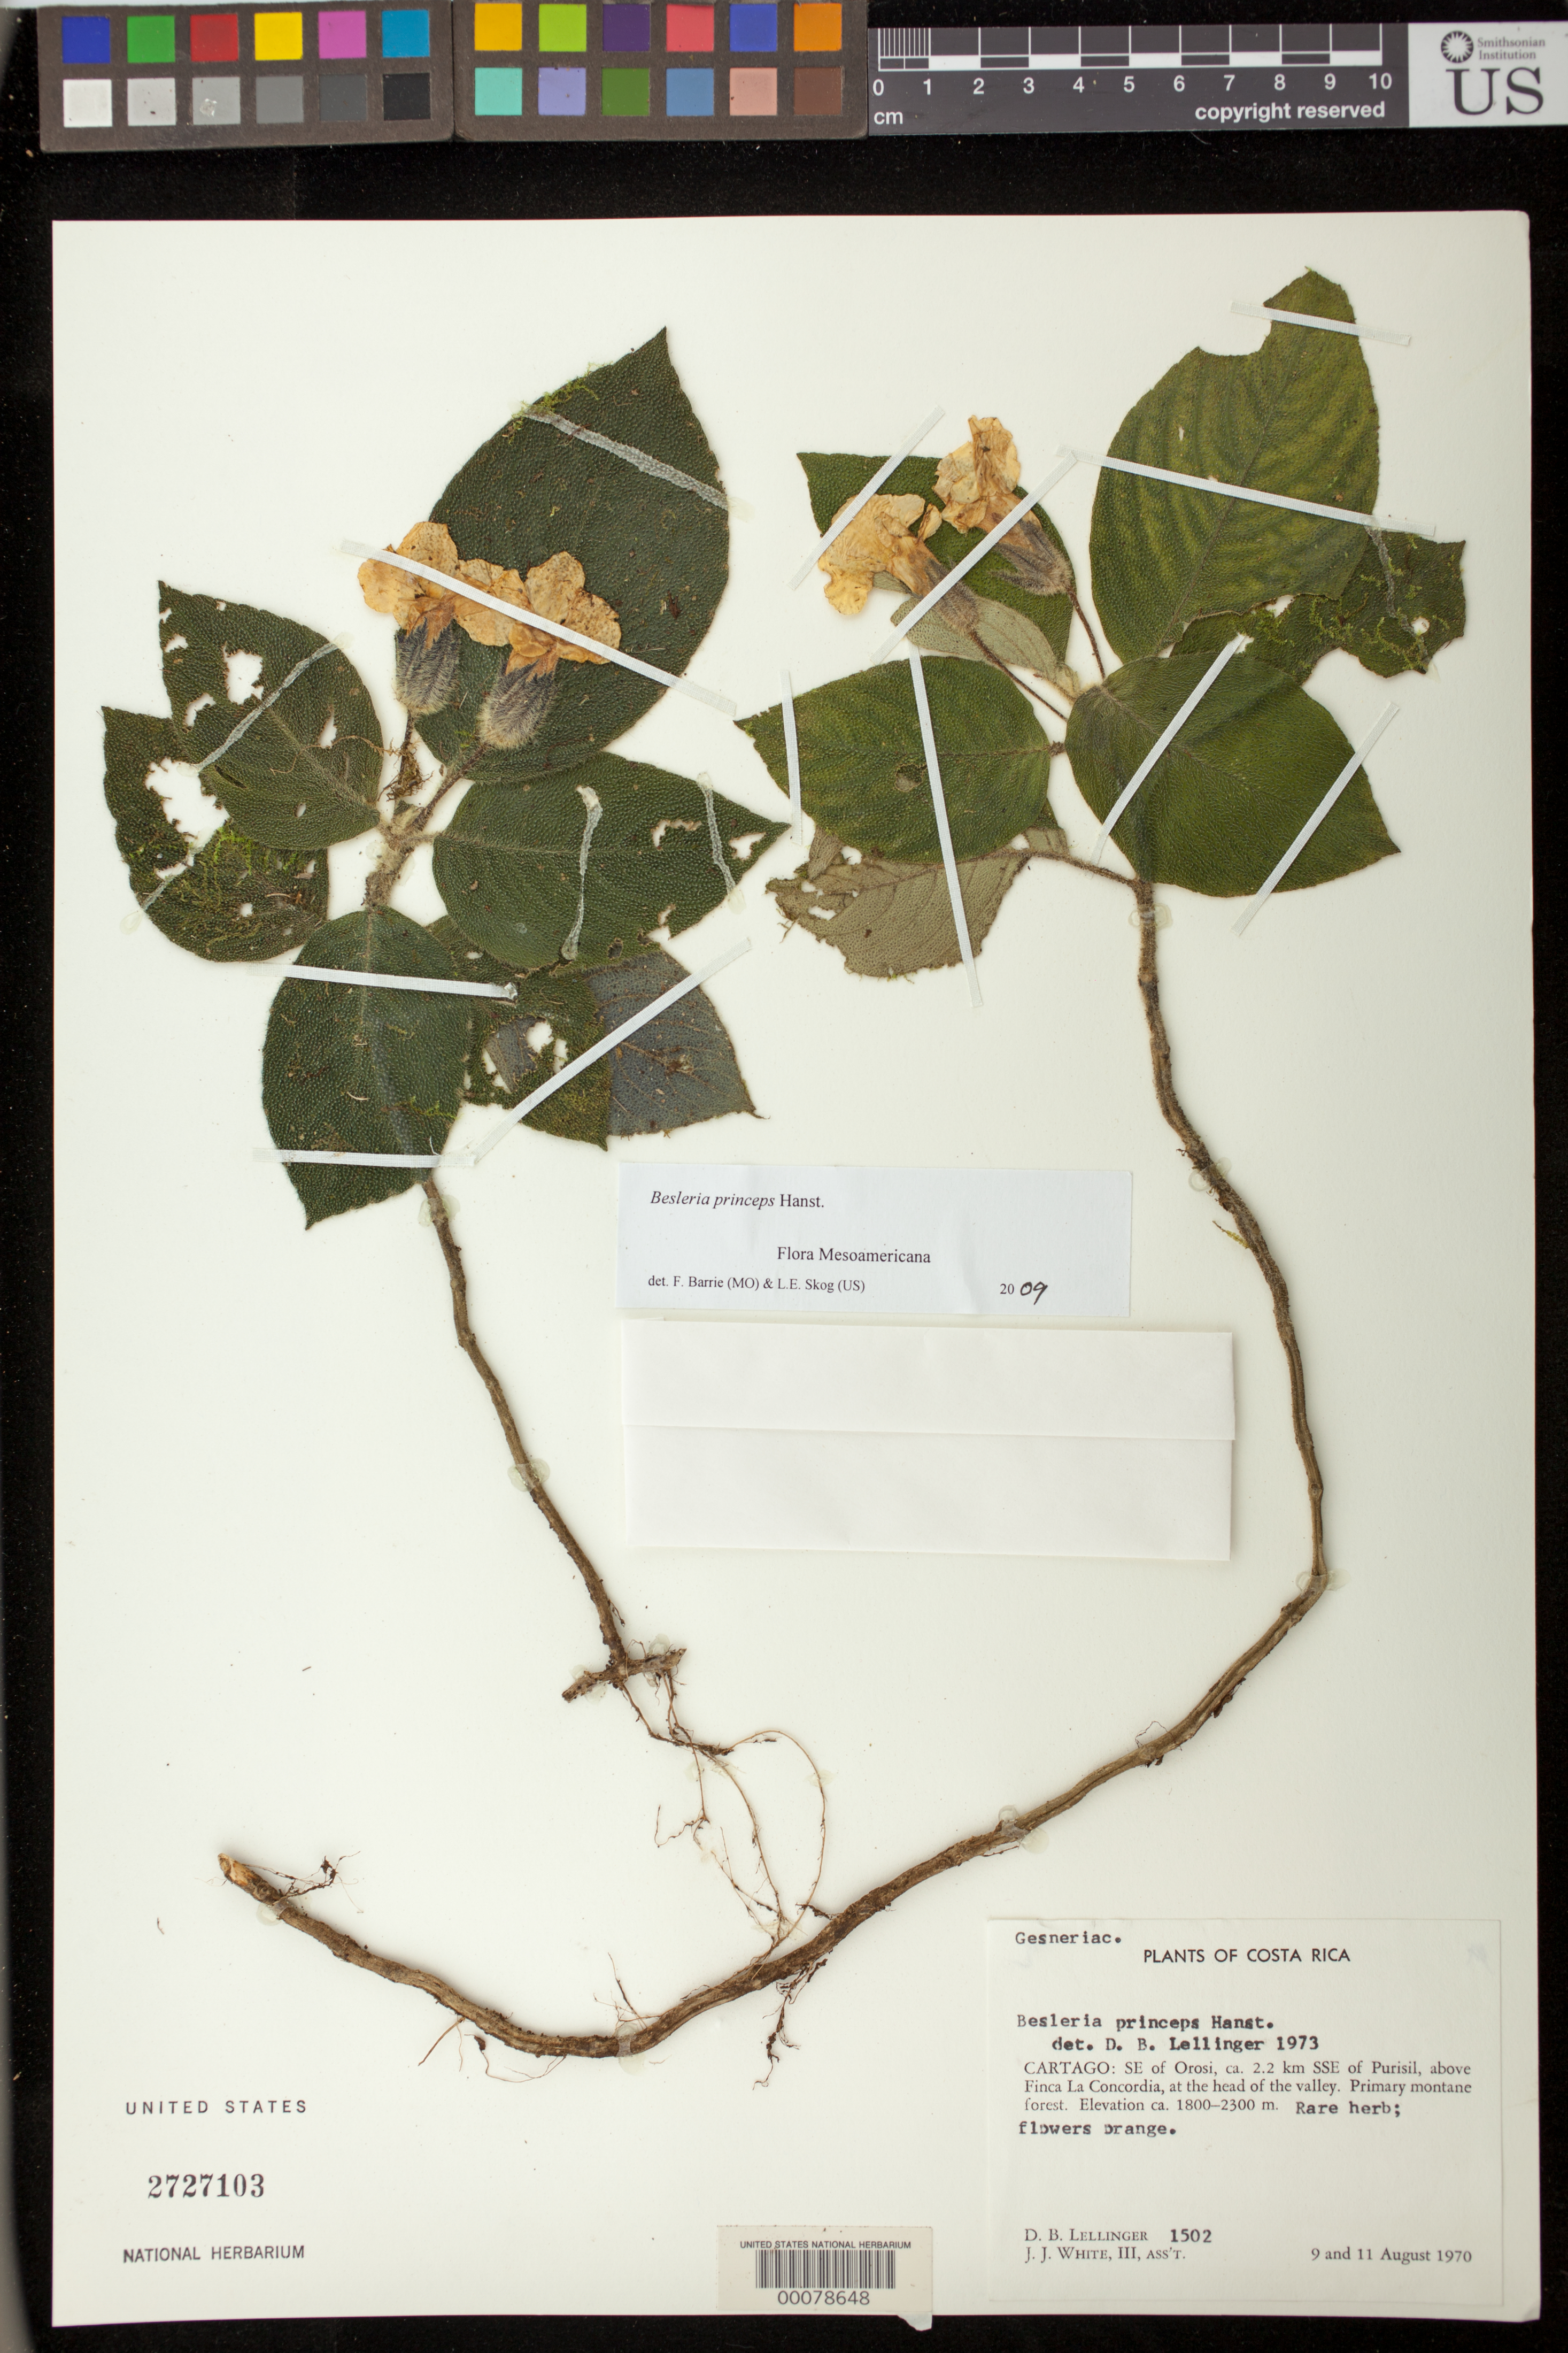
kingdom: Plantae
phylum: Tracheophyta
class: Magnoliopsida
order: Lamiales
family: Gesneriaceae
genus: Besleria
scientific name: Besleria princeps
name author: Hanst.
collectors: D. B. Lellinger & J. J. White III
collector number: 1502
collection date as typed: Aug 1970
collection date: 1970-08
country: Costa Rica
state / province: Cartago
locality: SE of Orosi, about 2.2 km SSE of Purisil, above Finca La Concordia, at the head of the valley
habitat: Primary montane forest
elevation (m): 1800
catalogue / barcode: US 2727103